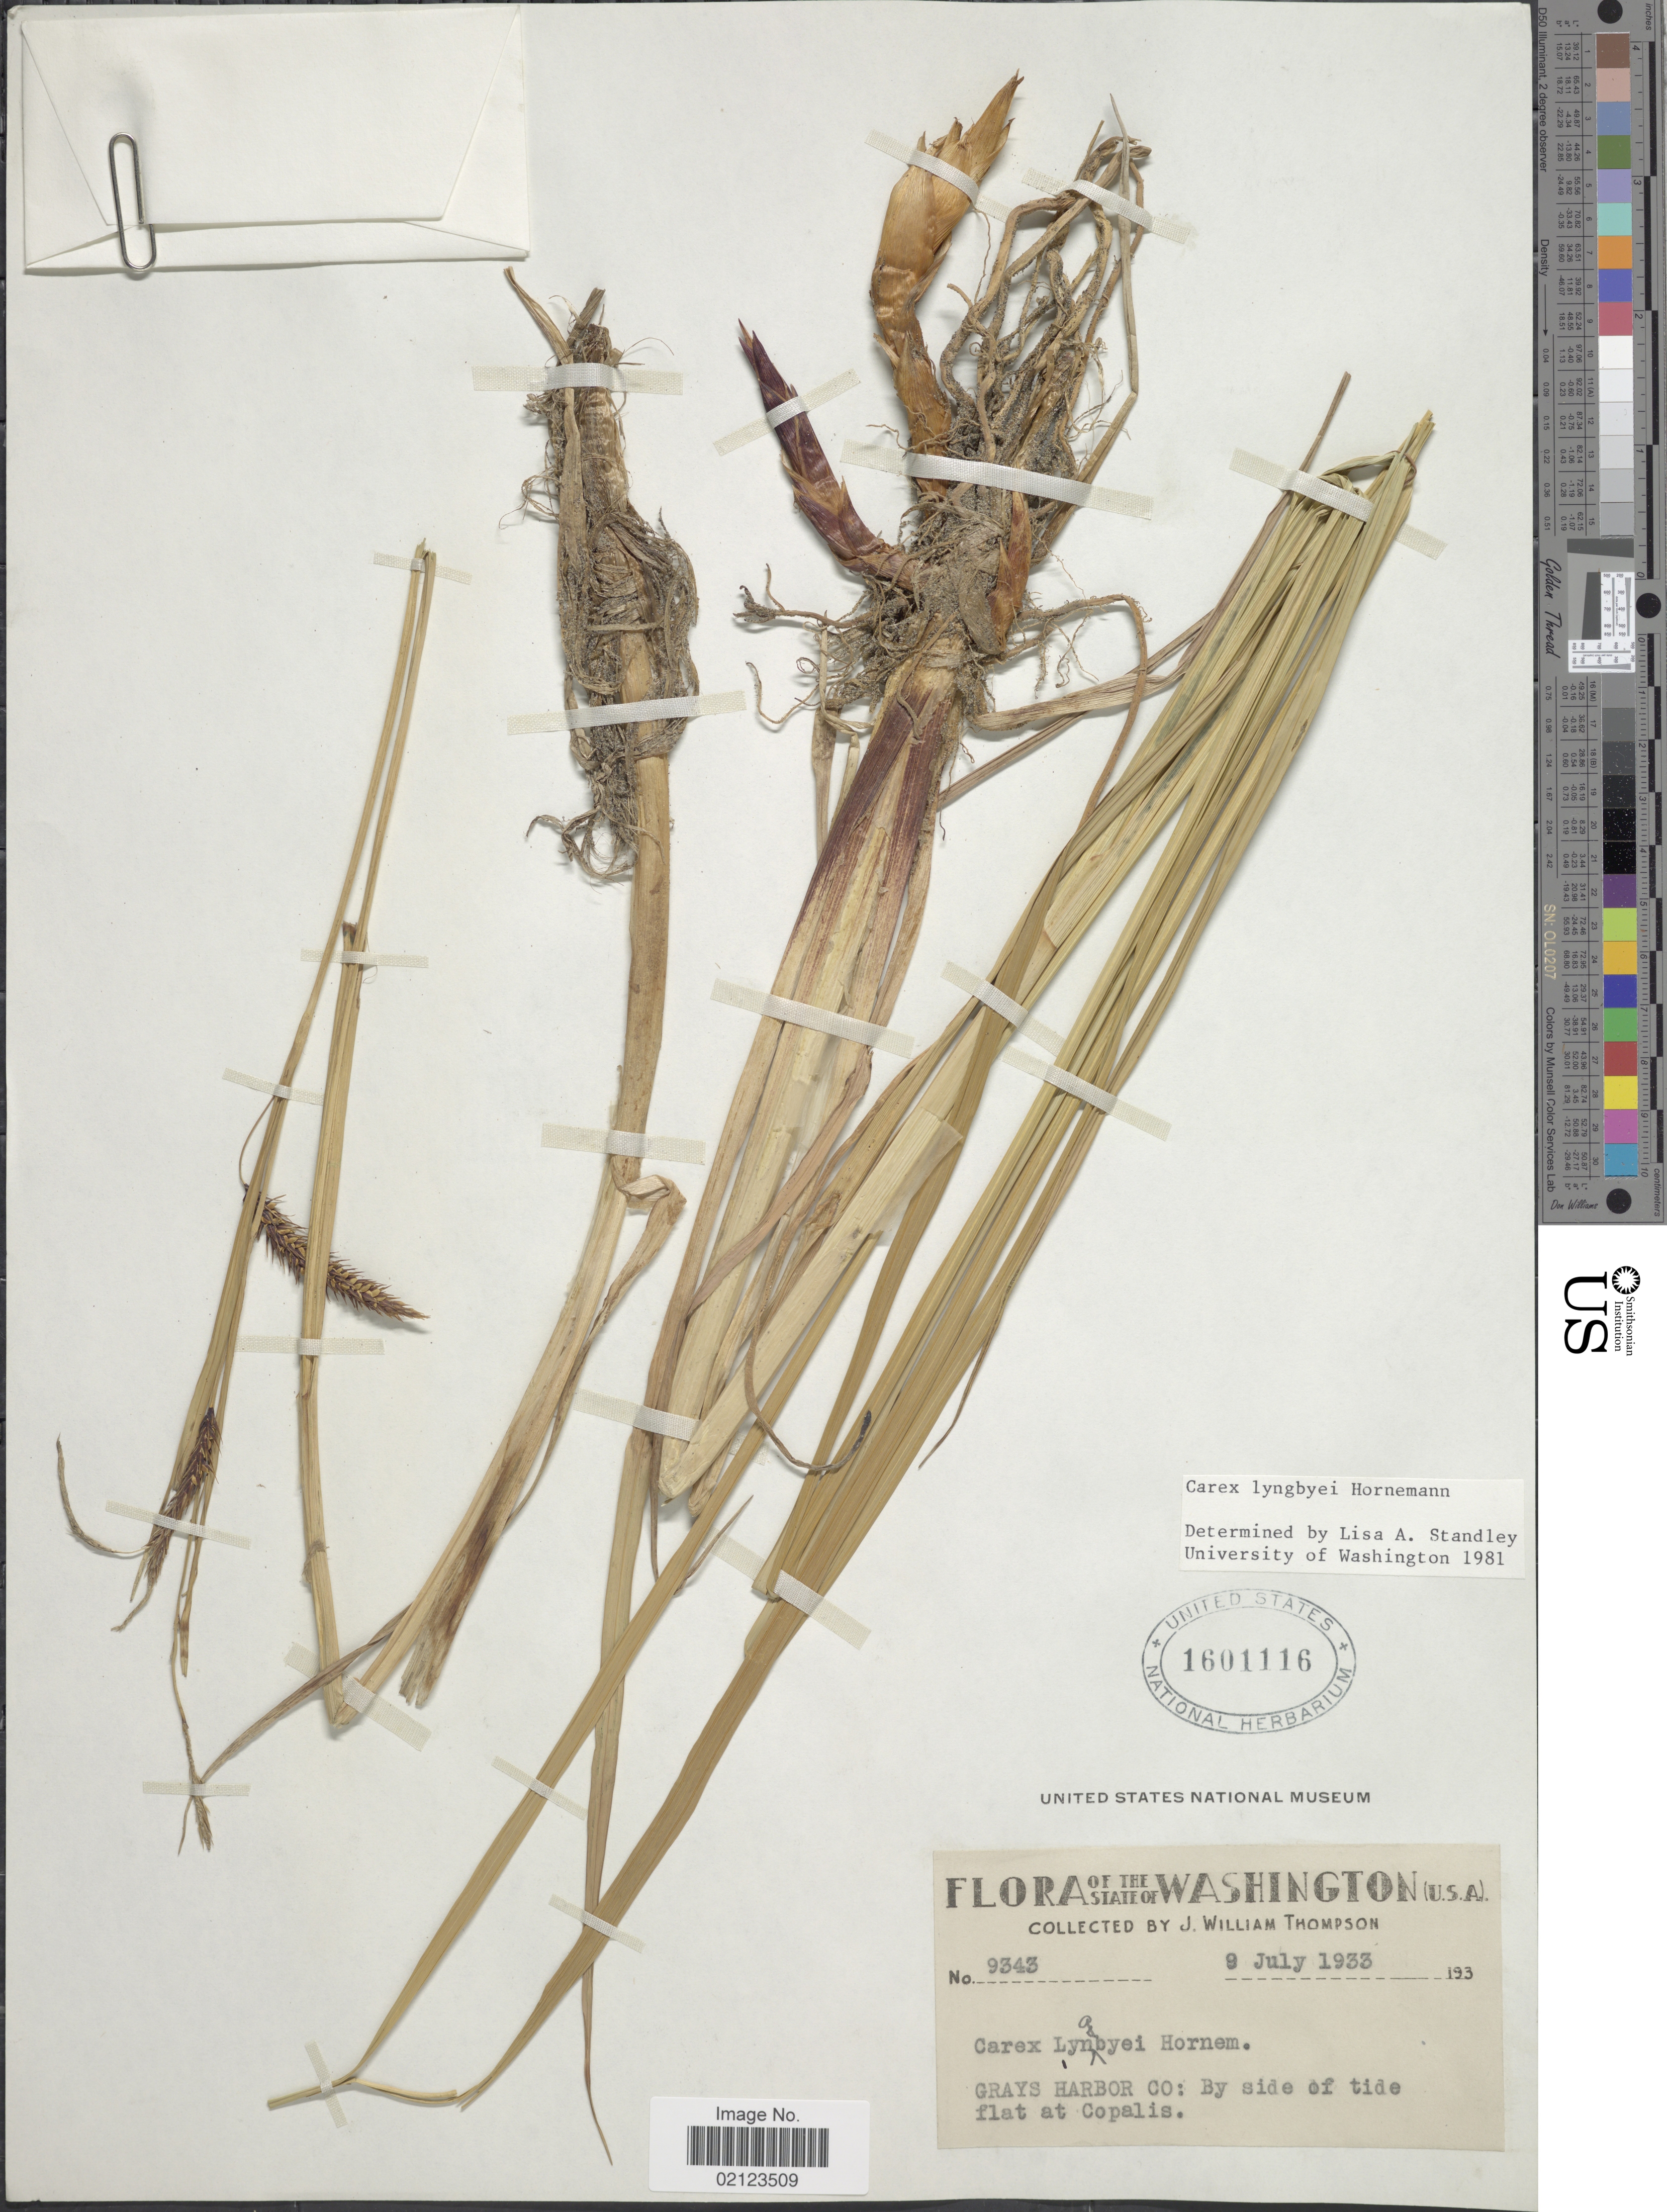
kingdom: Plantae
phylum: Tracheophyta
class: Liliopsida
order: Poales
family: Cyperaceae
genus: Carex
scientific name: Carex lyngbyei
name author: Hornem.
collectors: J. W. Thompson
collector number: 9343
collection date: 1933-07-09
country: United States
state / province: Washington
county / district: Grays Harbor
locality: Grays Harbor Co: By side of tide flat at Copalis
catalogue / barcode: US 1601116